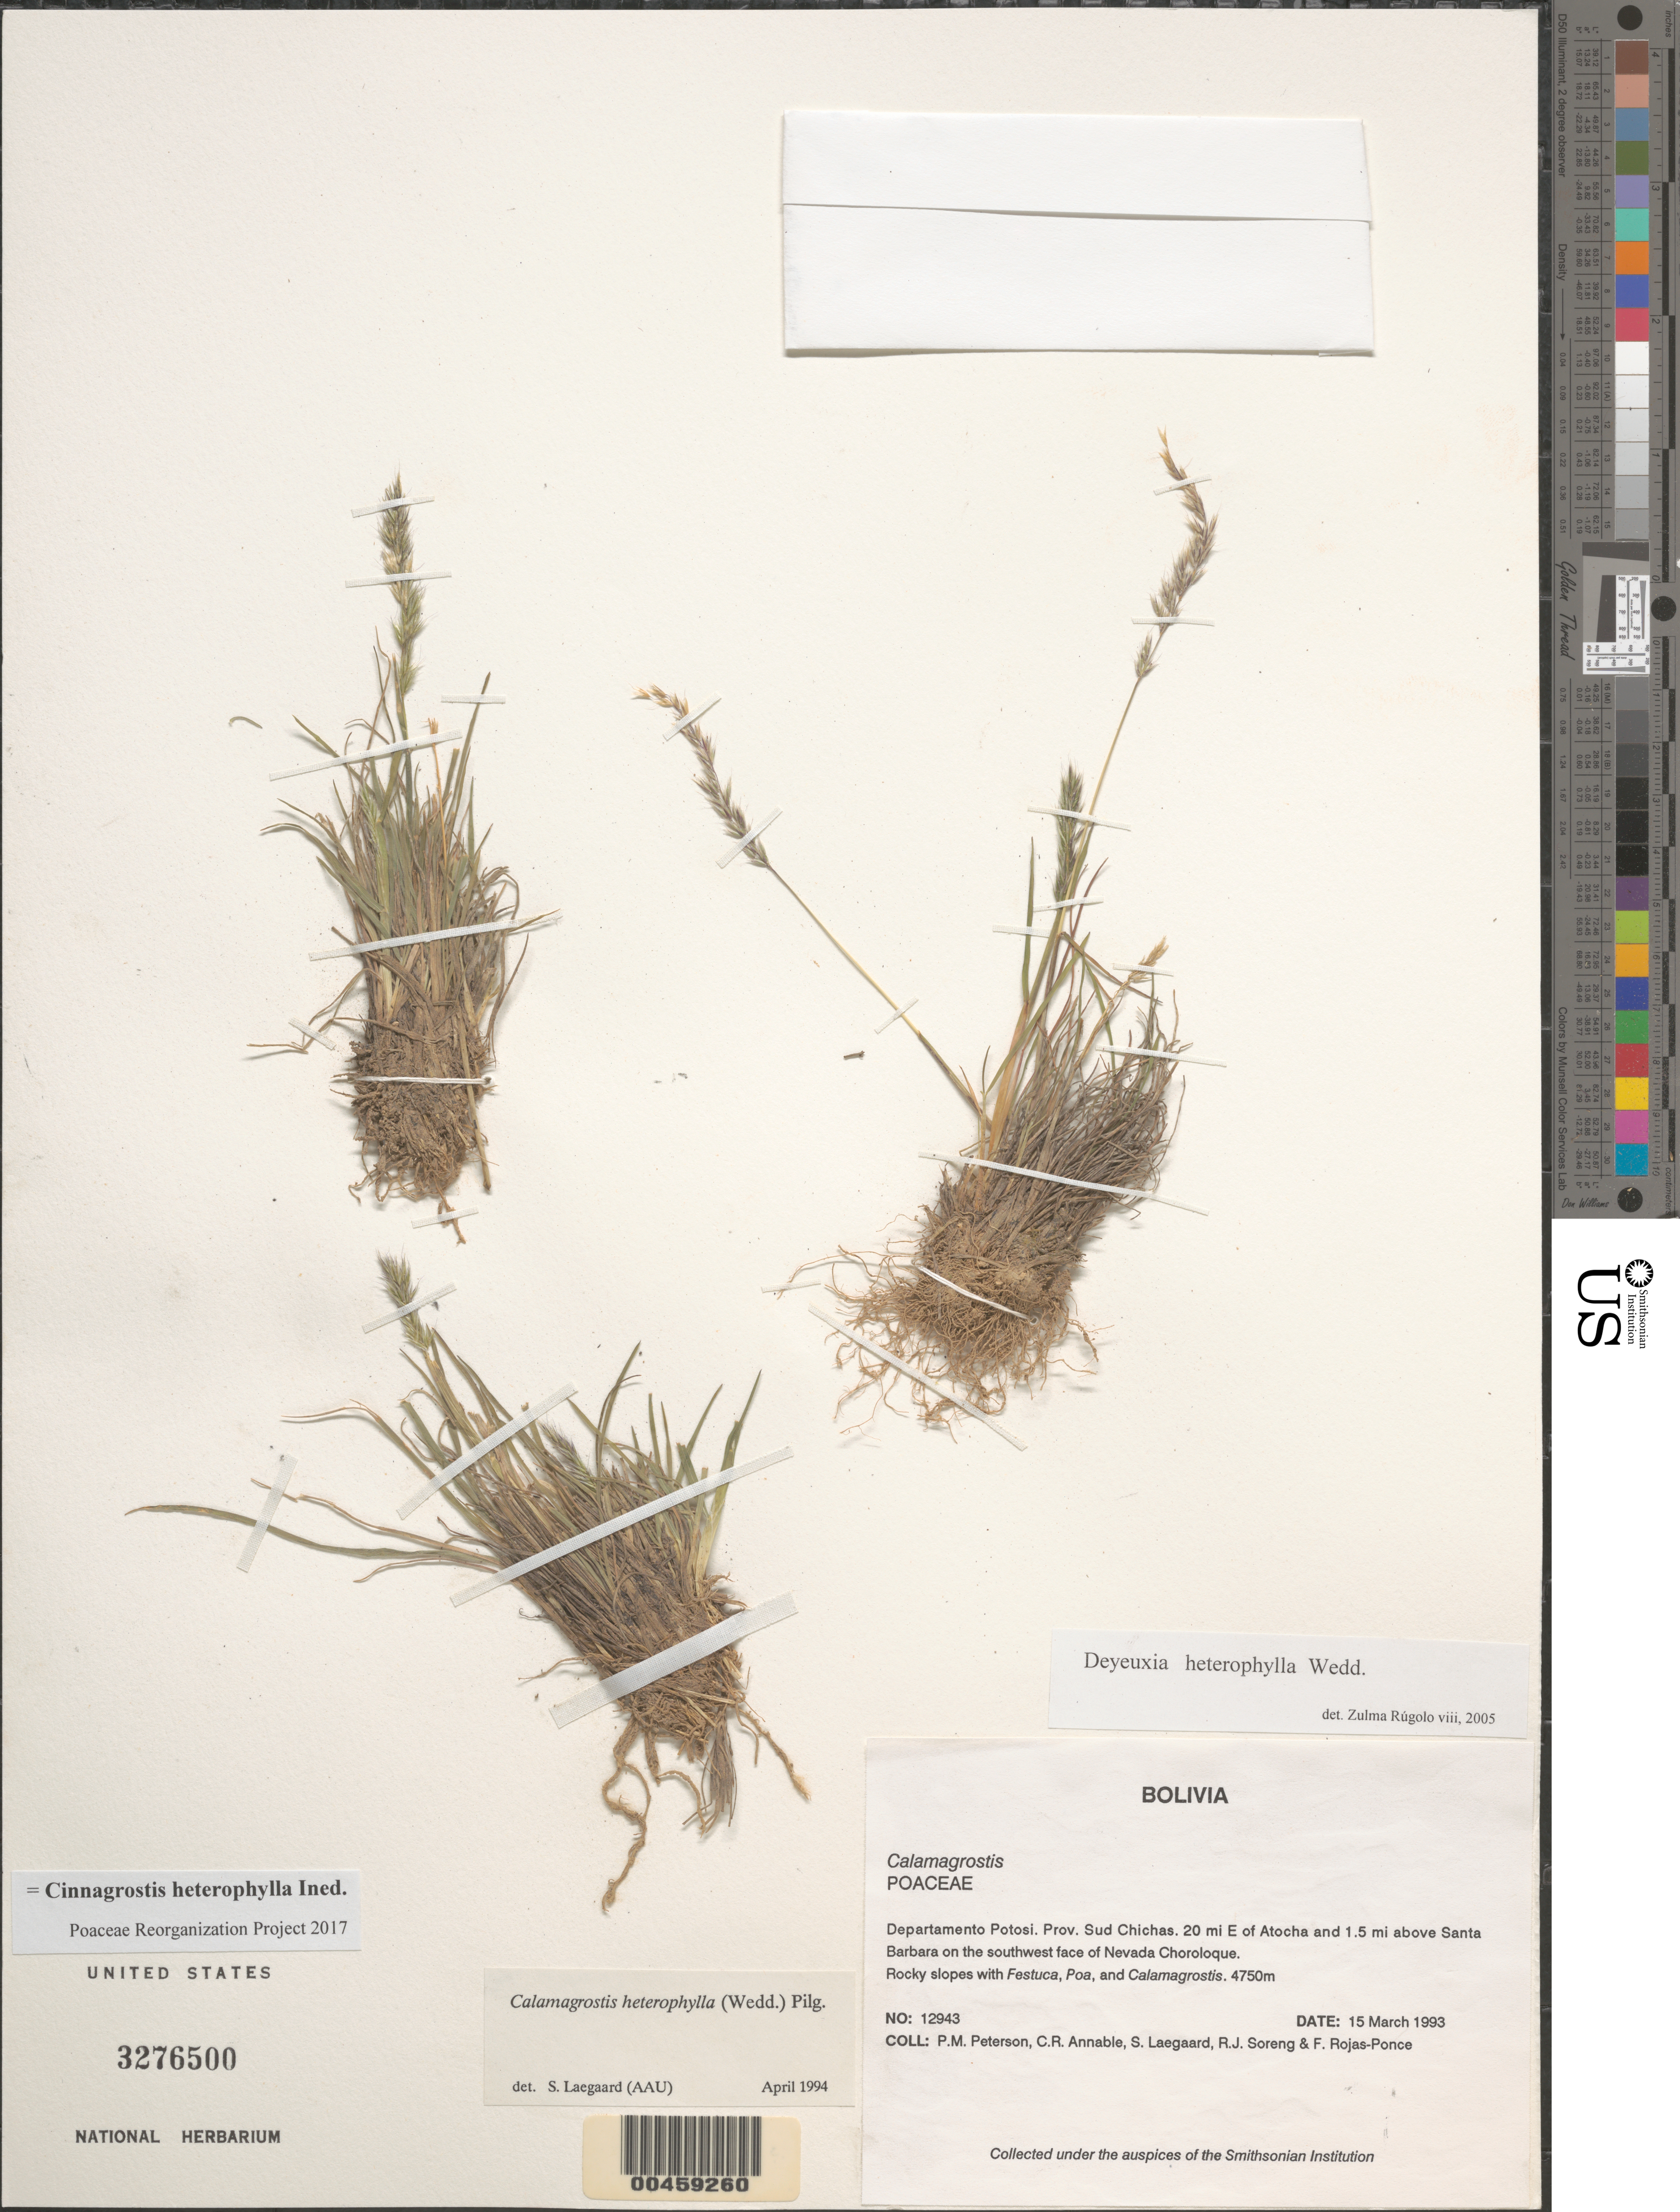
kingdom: Plantae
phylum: Tracheophyta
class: Liliopsida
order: Poales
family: Poaceae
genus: Cinnagrostis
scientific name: Cinnagrostis heterophylla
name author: (Wedd.) P.M. Peterson et al.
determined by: Poaceae Reorganization Project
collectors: P. M. Peterson, C. R. Annable, S. Lægaard, R. J. Soreng & F. Rojas-Ponce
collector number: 12943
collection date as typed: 15 Mar 1993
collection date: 1993-03-15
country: Bolivia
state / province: Potosí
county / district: Sud Chichas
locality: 20 mi E of Atocha and 1.5 mi above Santa Barbara on the SW face of Nevada Choroloque.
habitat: Rocky slopes with Festuca, Poa, and Calamagrostis.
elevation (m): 4750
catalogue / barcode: US 3276500